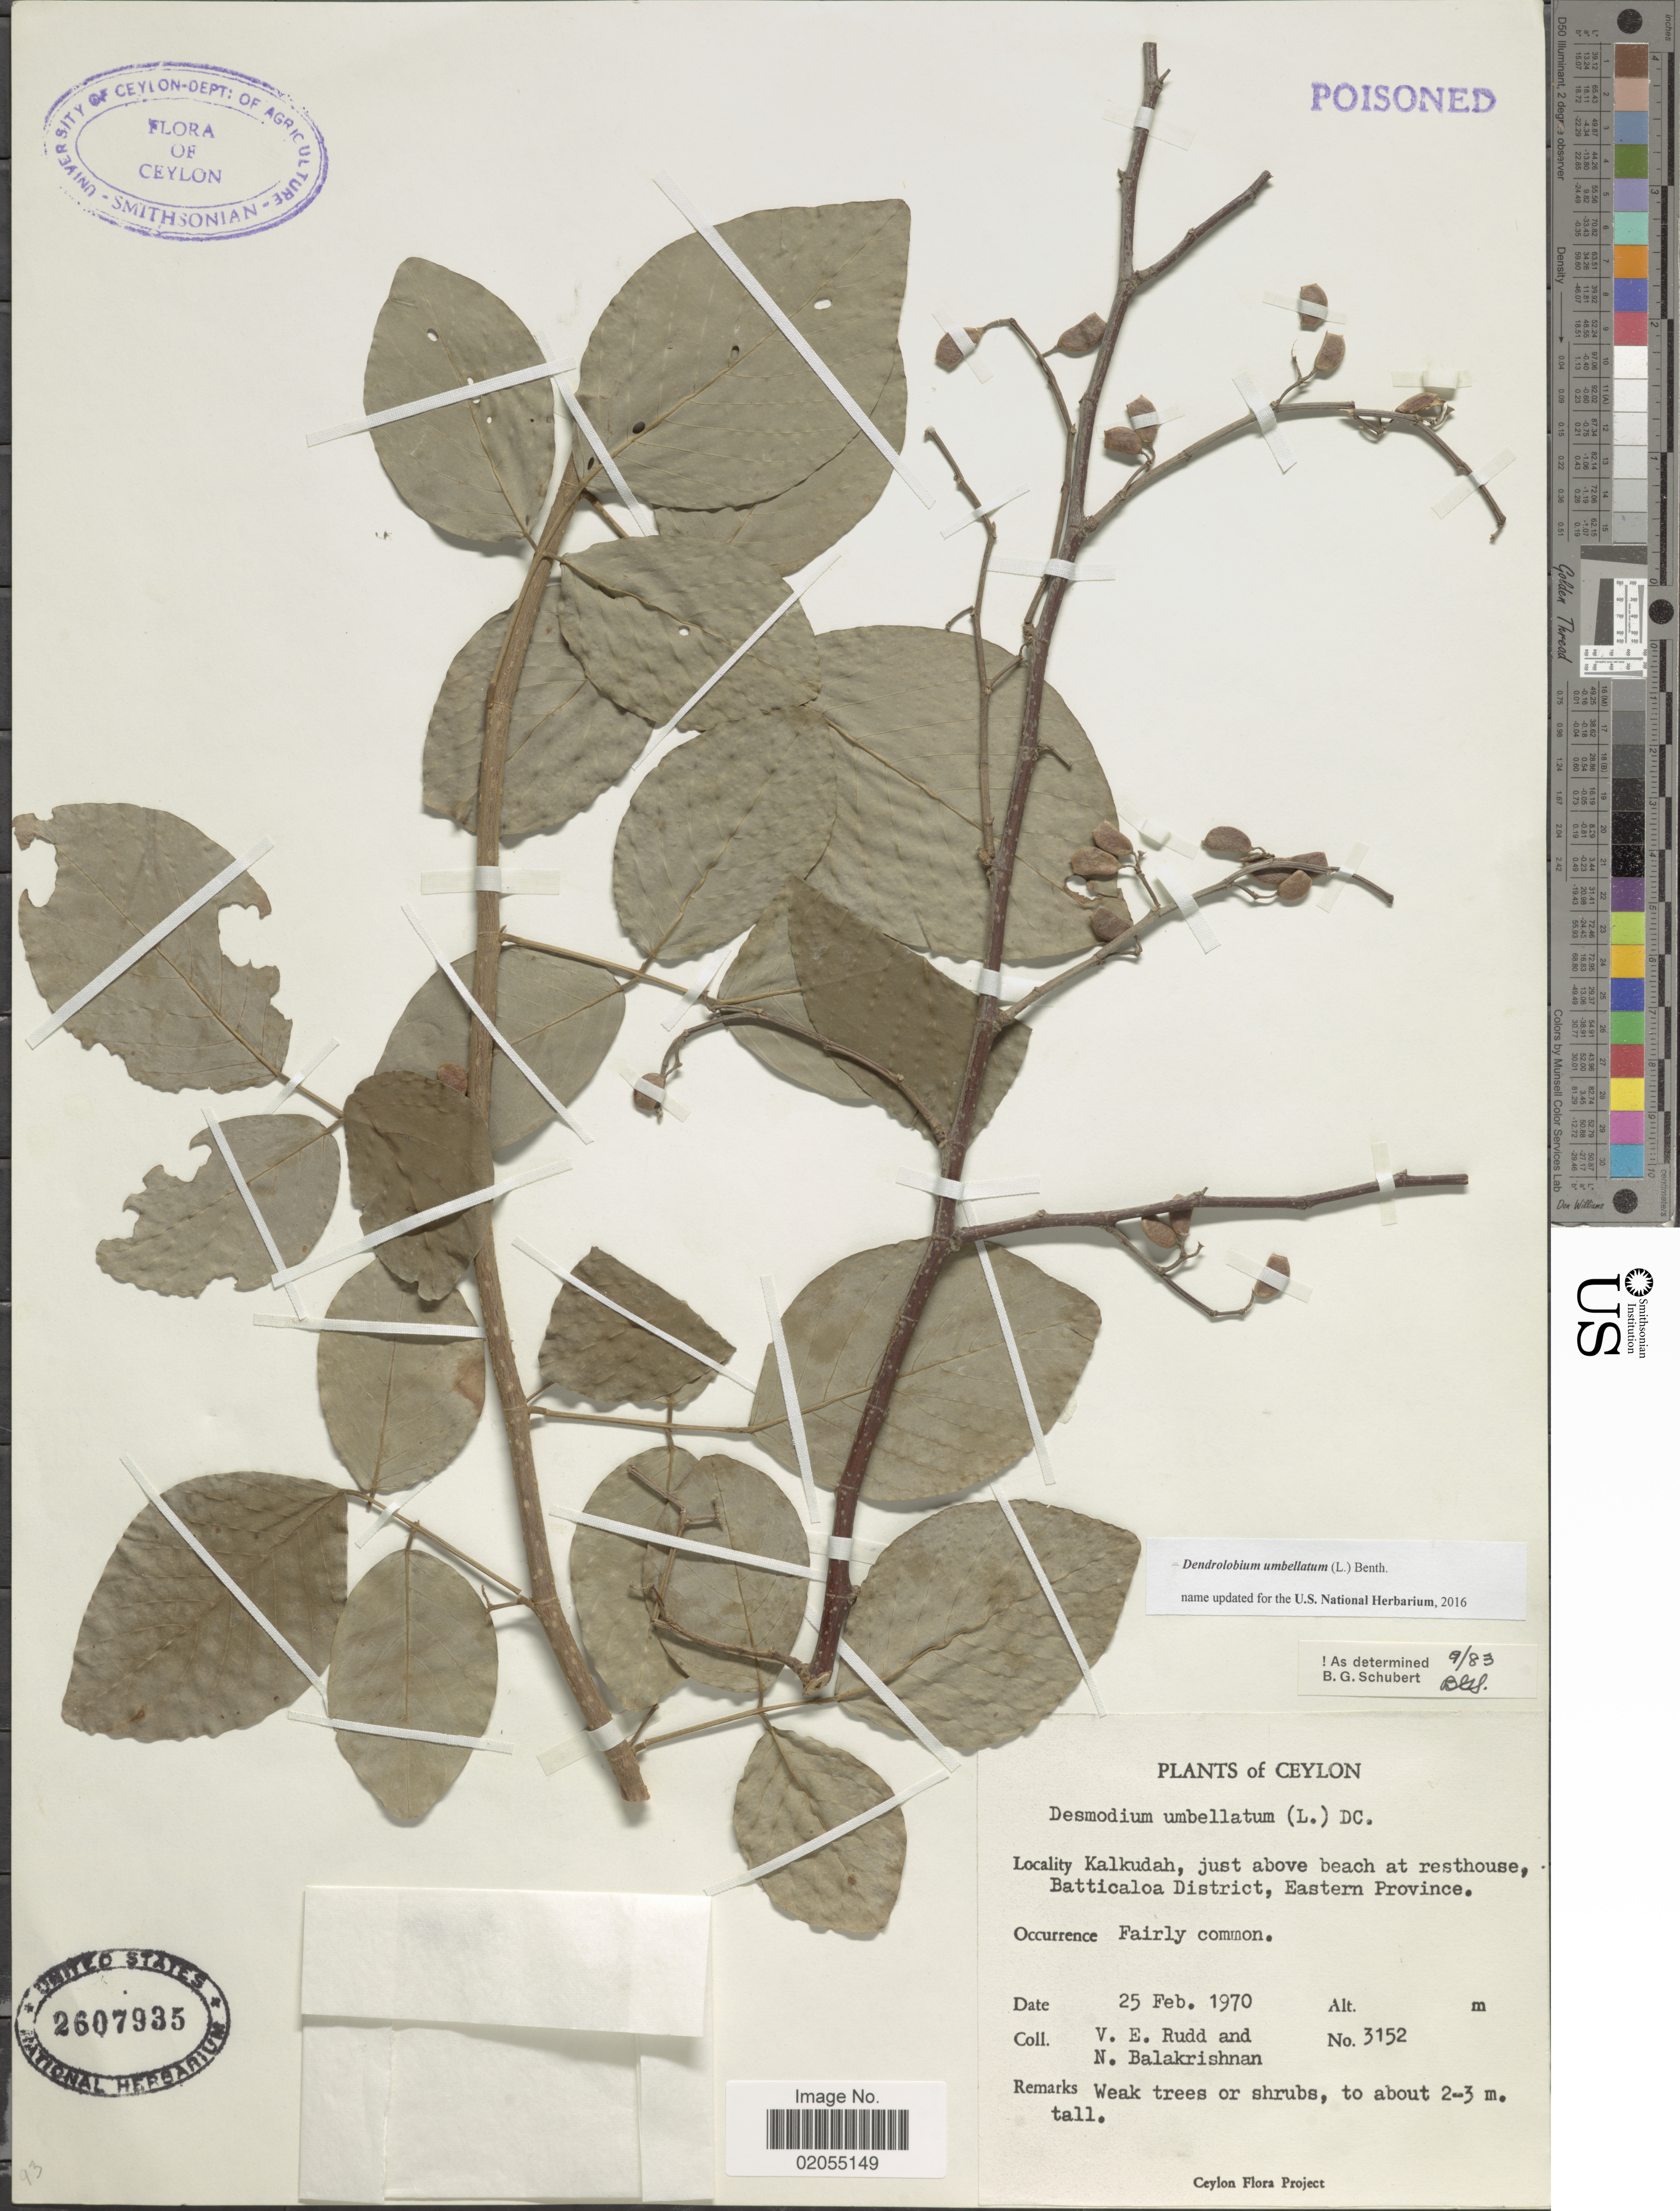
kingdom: Plantae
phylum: Tracheophyta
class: Magnoliopsida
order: Fabales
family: Fabaceae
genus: Dendrolobium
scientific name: Dendrolobium umbellatum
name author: (L.) Benth.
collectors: V. E. Rudd & N. Balakrishnan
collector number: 3152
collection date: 1970-02-25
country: Sri Lanka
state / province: Eastern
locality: Ceylon. Kalkudah, just above beach at resthouse, Batticaloa District, Eastern Province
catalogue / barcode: US 2607935